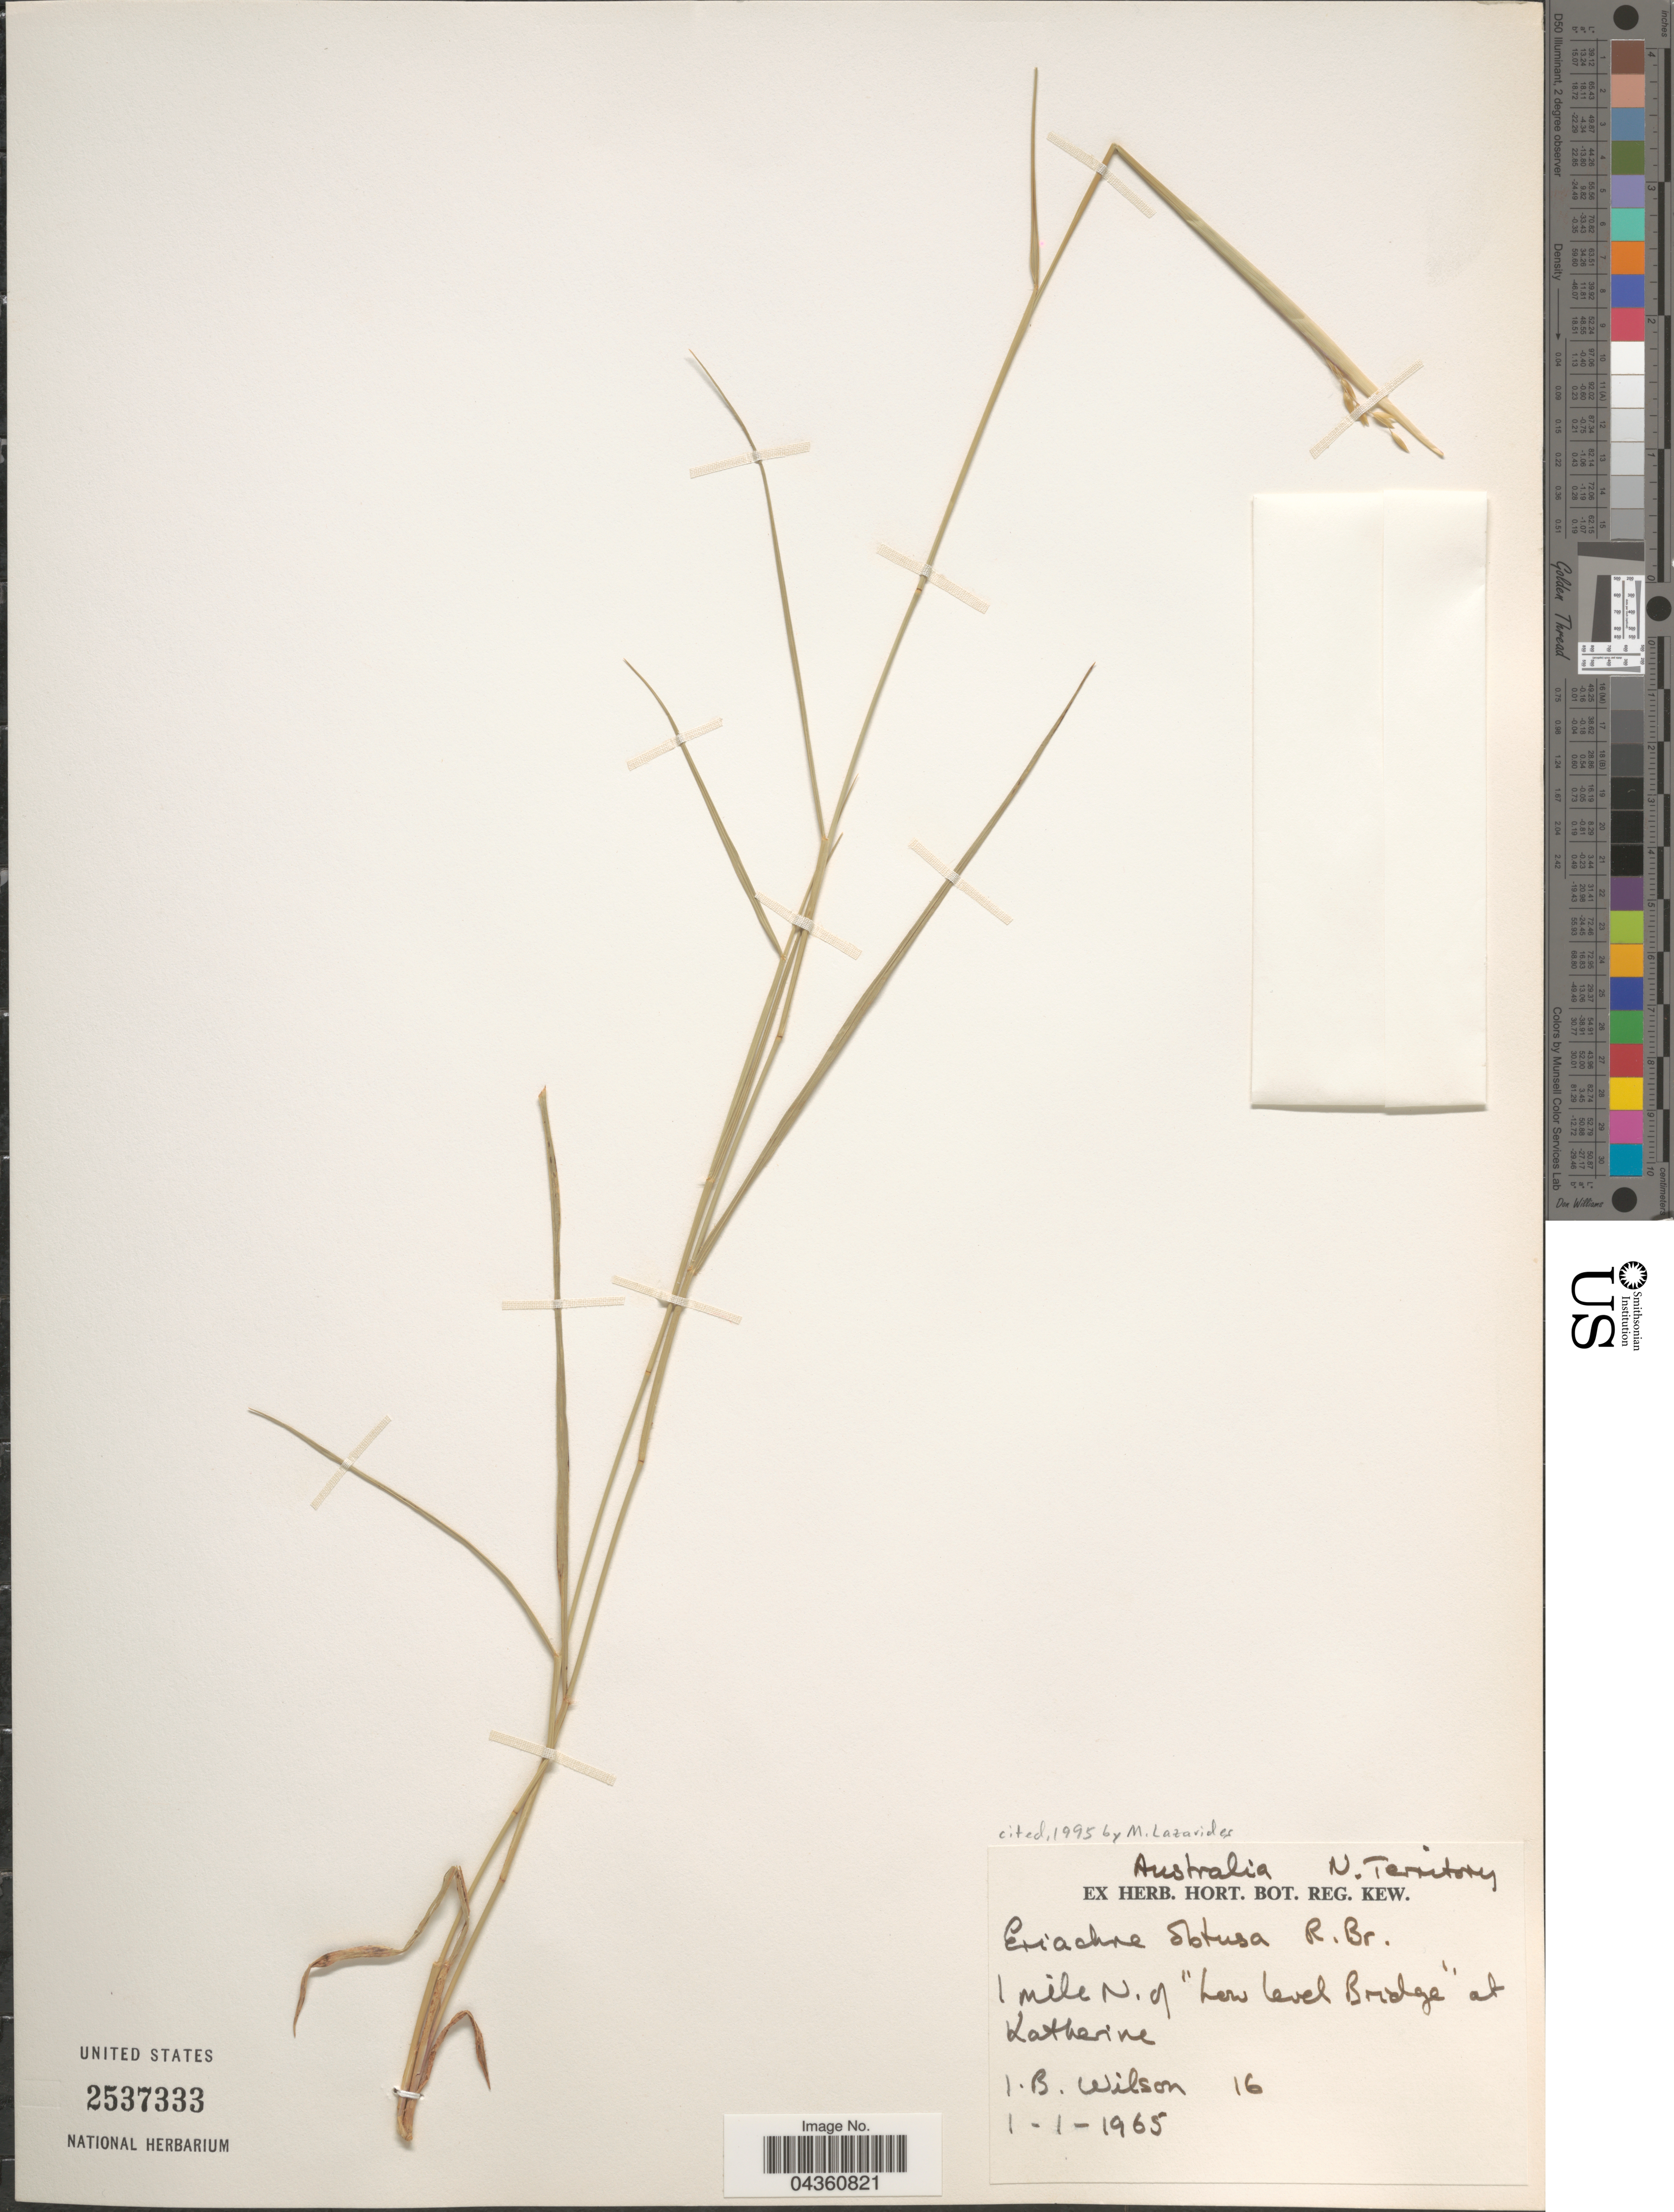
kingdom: Plantae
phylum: Tracheophyta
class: Liliopsida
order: Poales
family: Poaceae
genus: Eriachne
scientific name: Eriachne obtusa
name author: R. Br.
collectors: I. B. Wilson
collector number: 16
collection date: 1965-01-01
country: Australia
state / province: Northern Territory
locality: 1 mile N. of "Low level Bridge" at Katherine.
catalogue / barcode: US 2537333